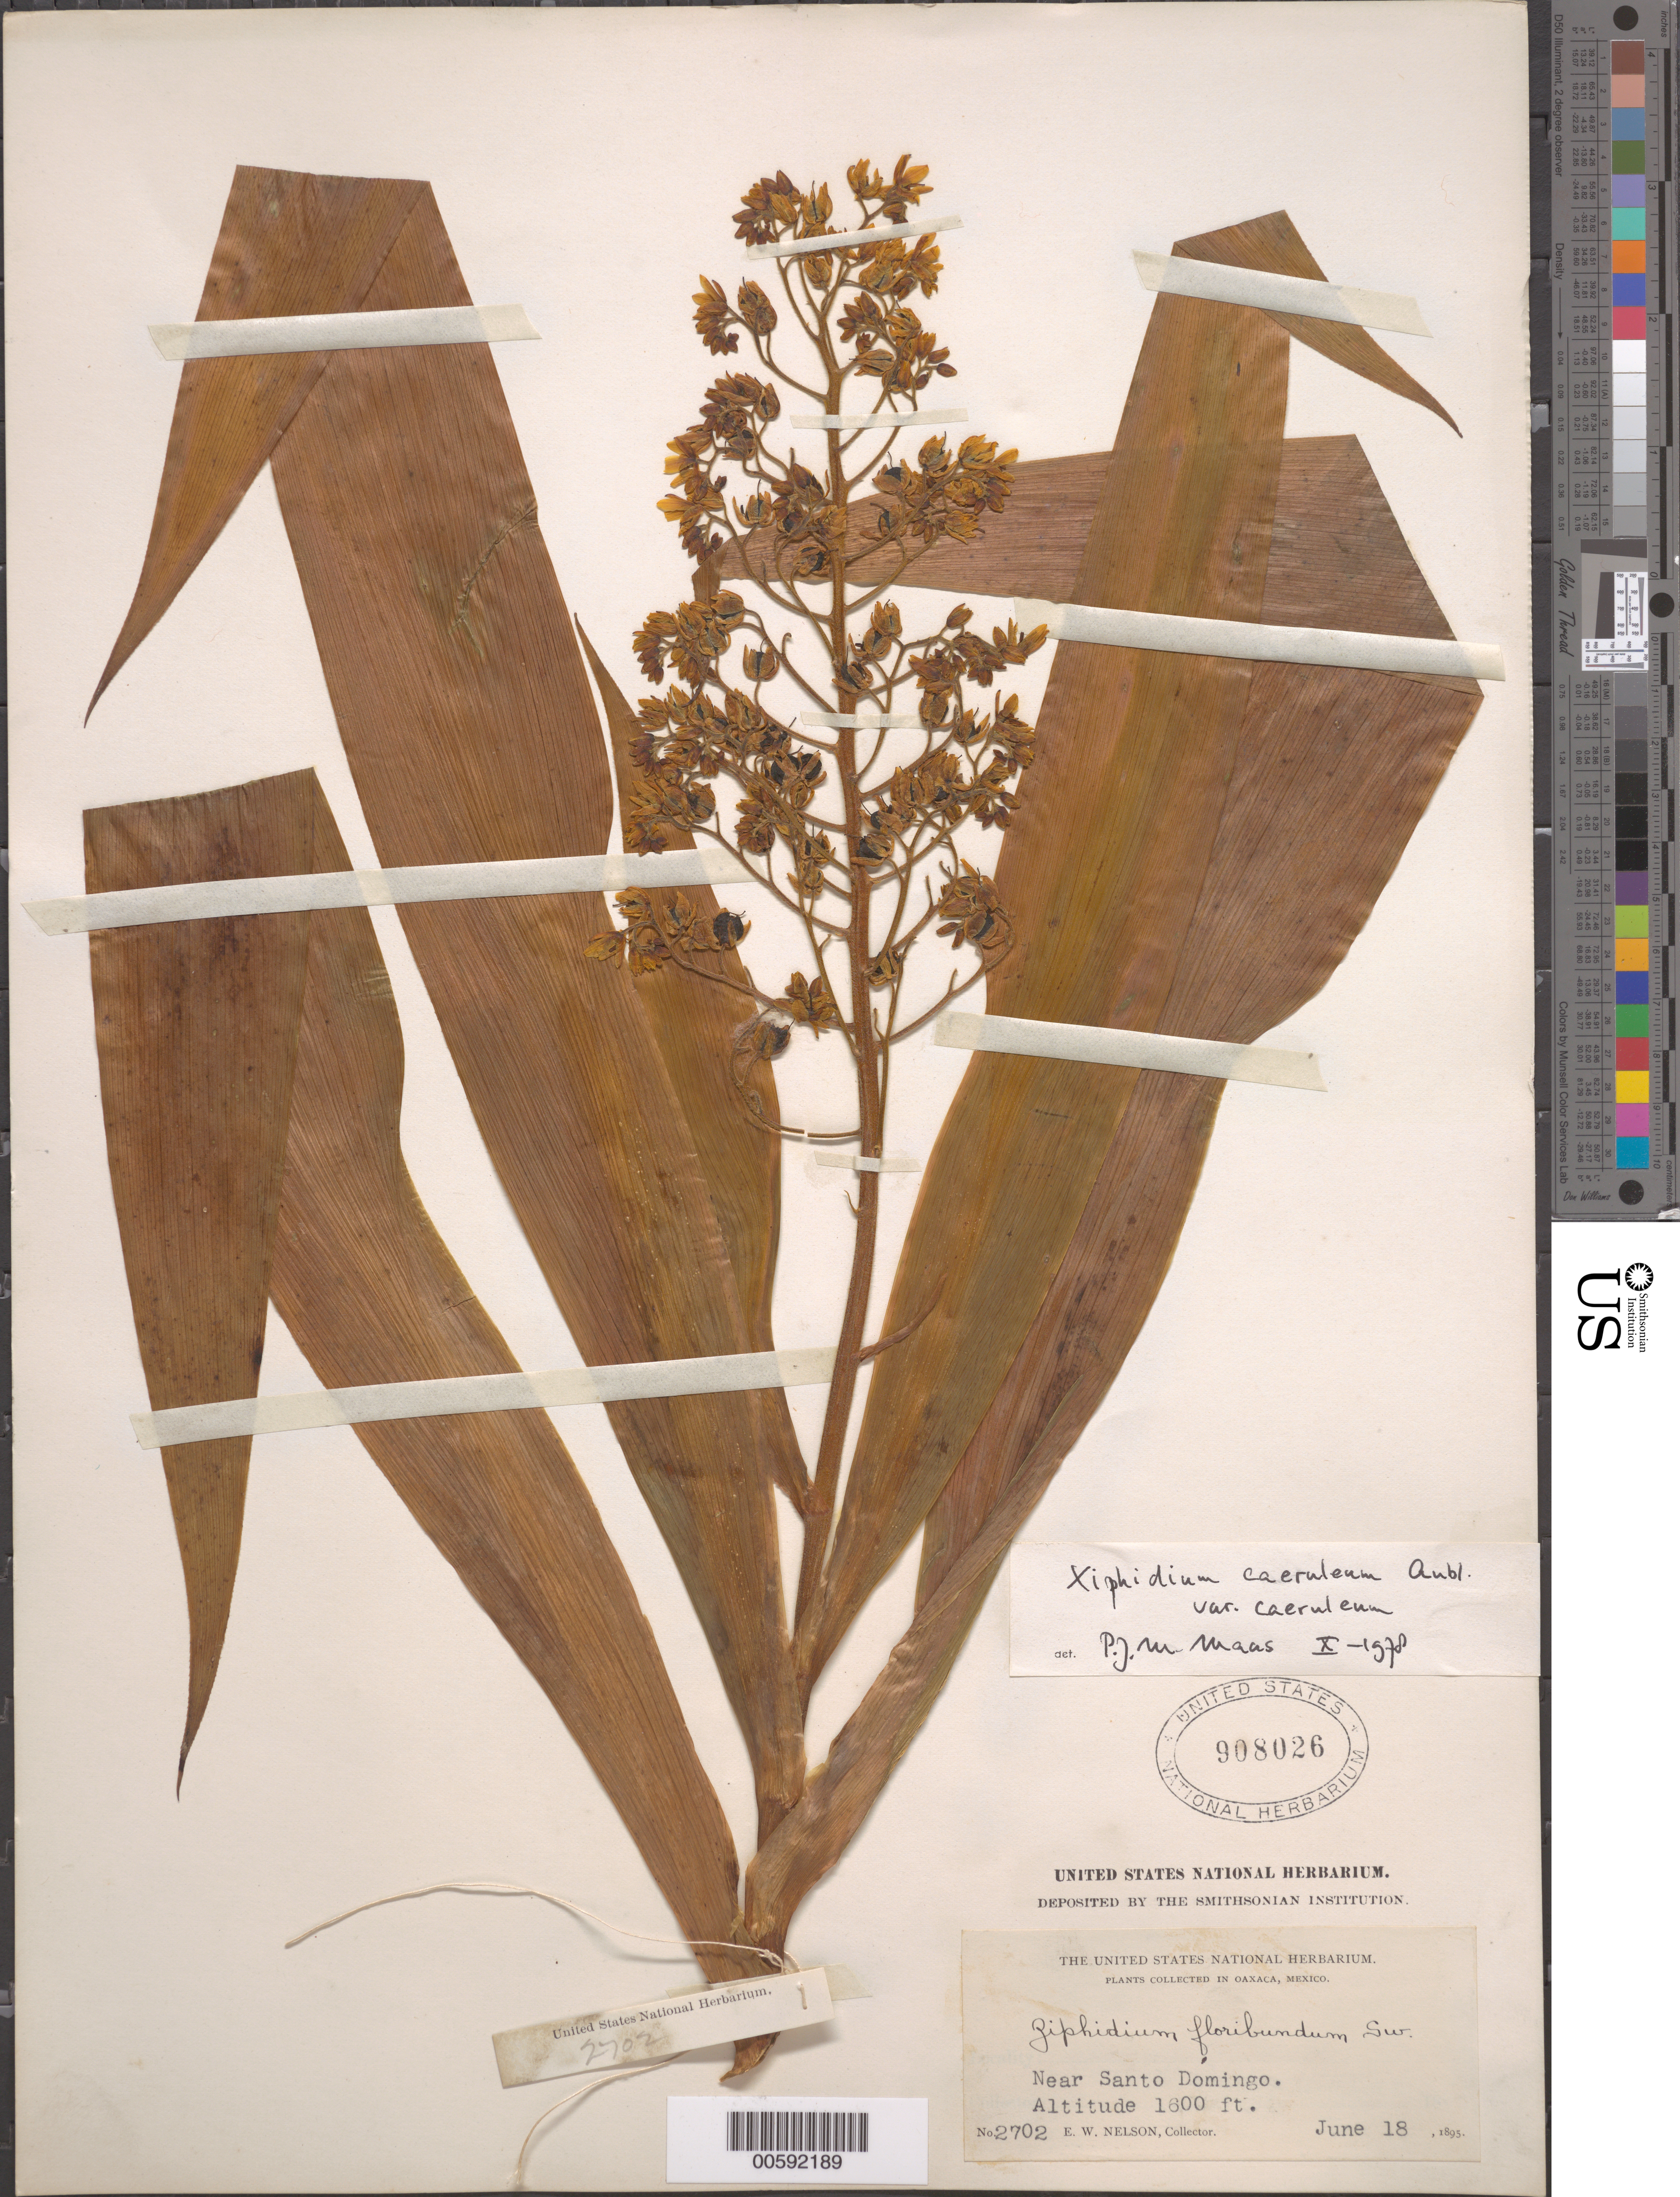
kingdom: Plantae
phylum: Tracheophyta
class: Liliopsida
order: Commelinales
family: Haemodoraceae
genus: Xiphidium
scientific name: Xiphidium caeruleum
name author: Aubl.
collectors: E. W. Nelson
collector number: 2702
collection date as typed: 18 Jun 1895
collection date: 1895-06-18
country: Mexico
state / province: Oaxaca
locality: Near Santo Domingo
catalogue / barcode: US 908026